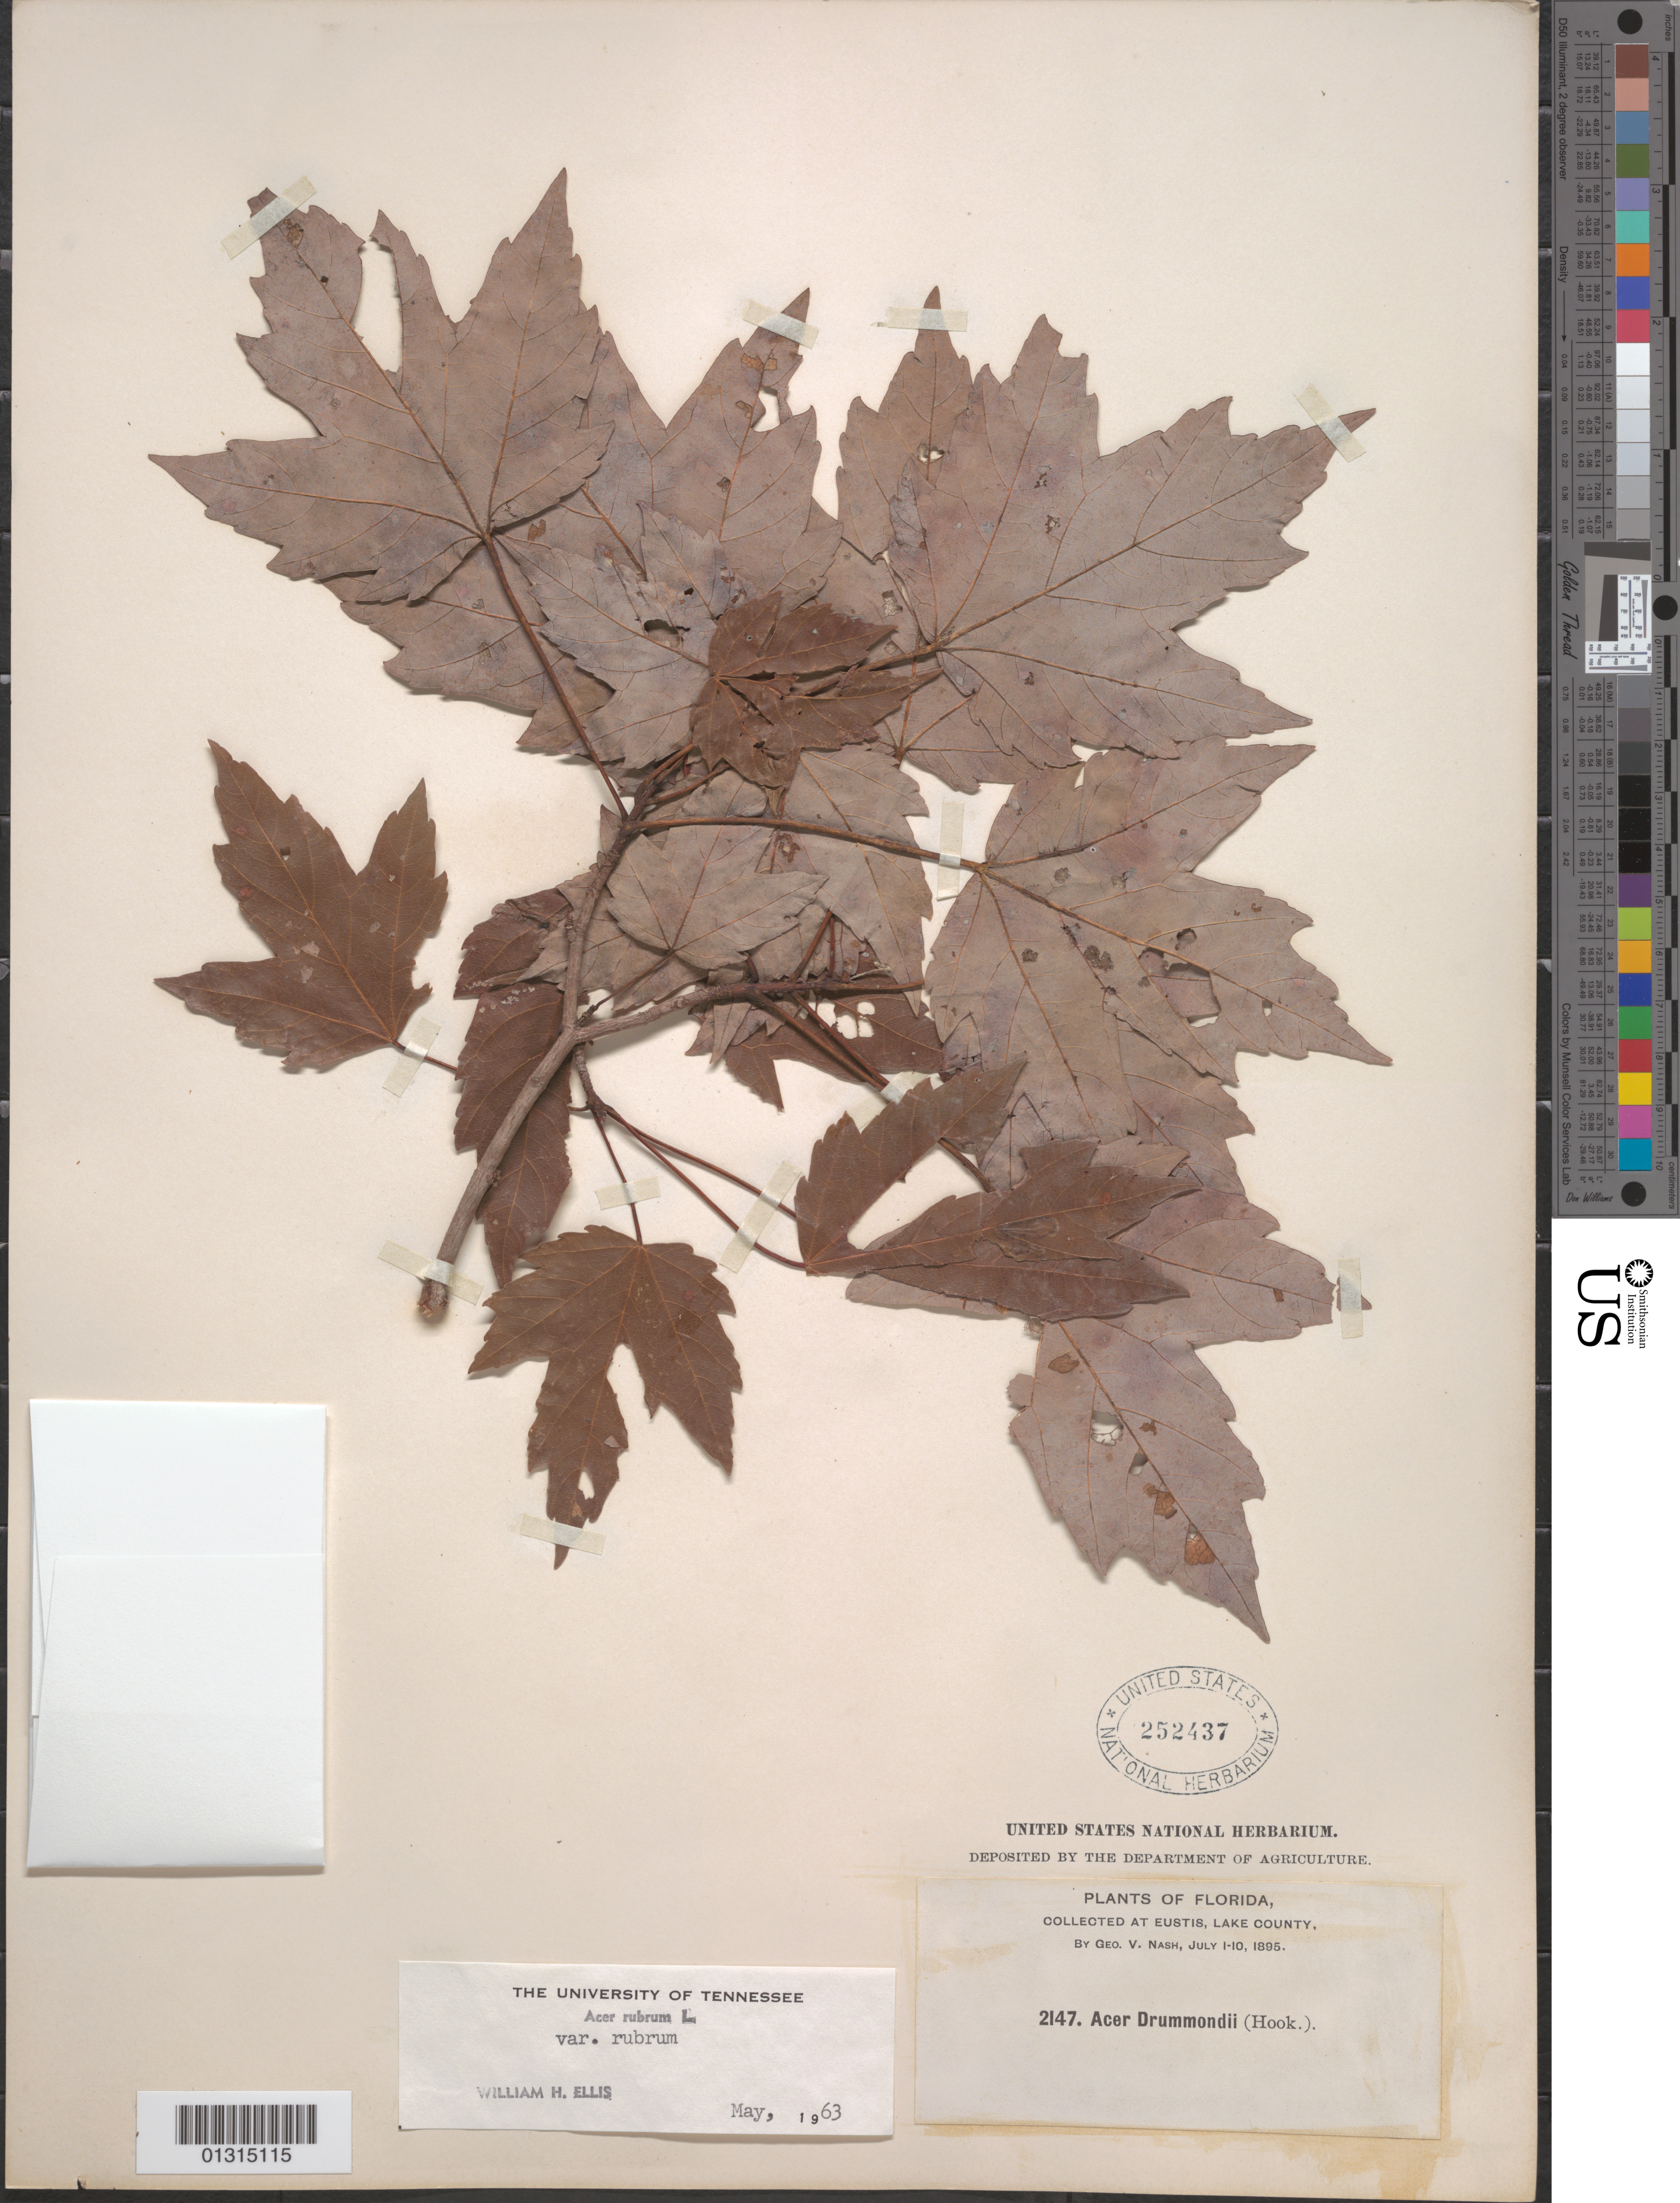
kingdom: Plantae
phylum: Tracheophyta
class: Magnoliopsida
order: Sapindales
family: Sapindaceae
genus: Acer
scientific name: Acer rubrum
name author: L.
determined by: Ellis, W. H.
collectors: G. V. Nash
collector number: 2147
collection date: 1895-07-01/1895-07-10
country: United States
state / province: Florida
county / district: Lake County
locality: Lake County, Eustis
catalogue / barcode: US 252437